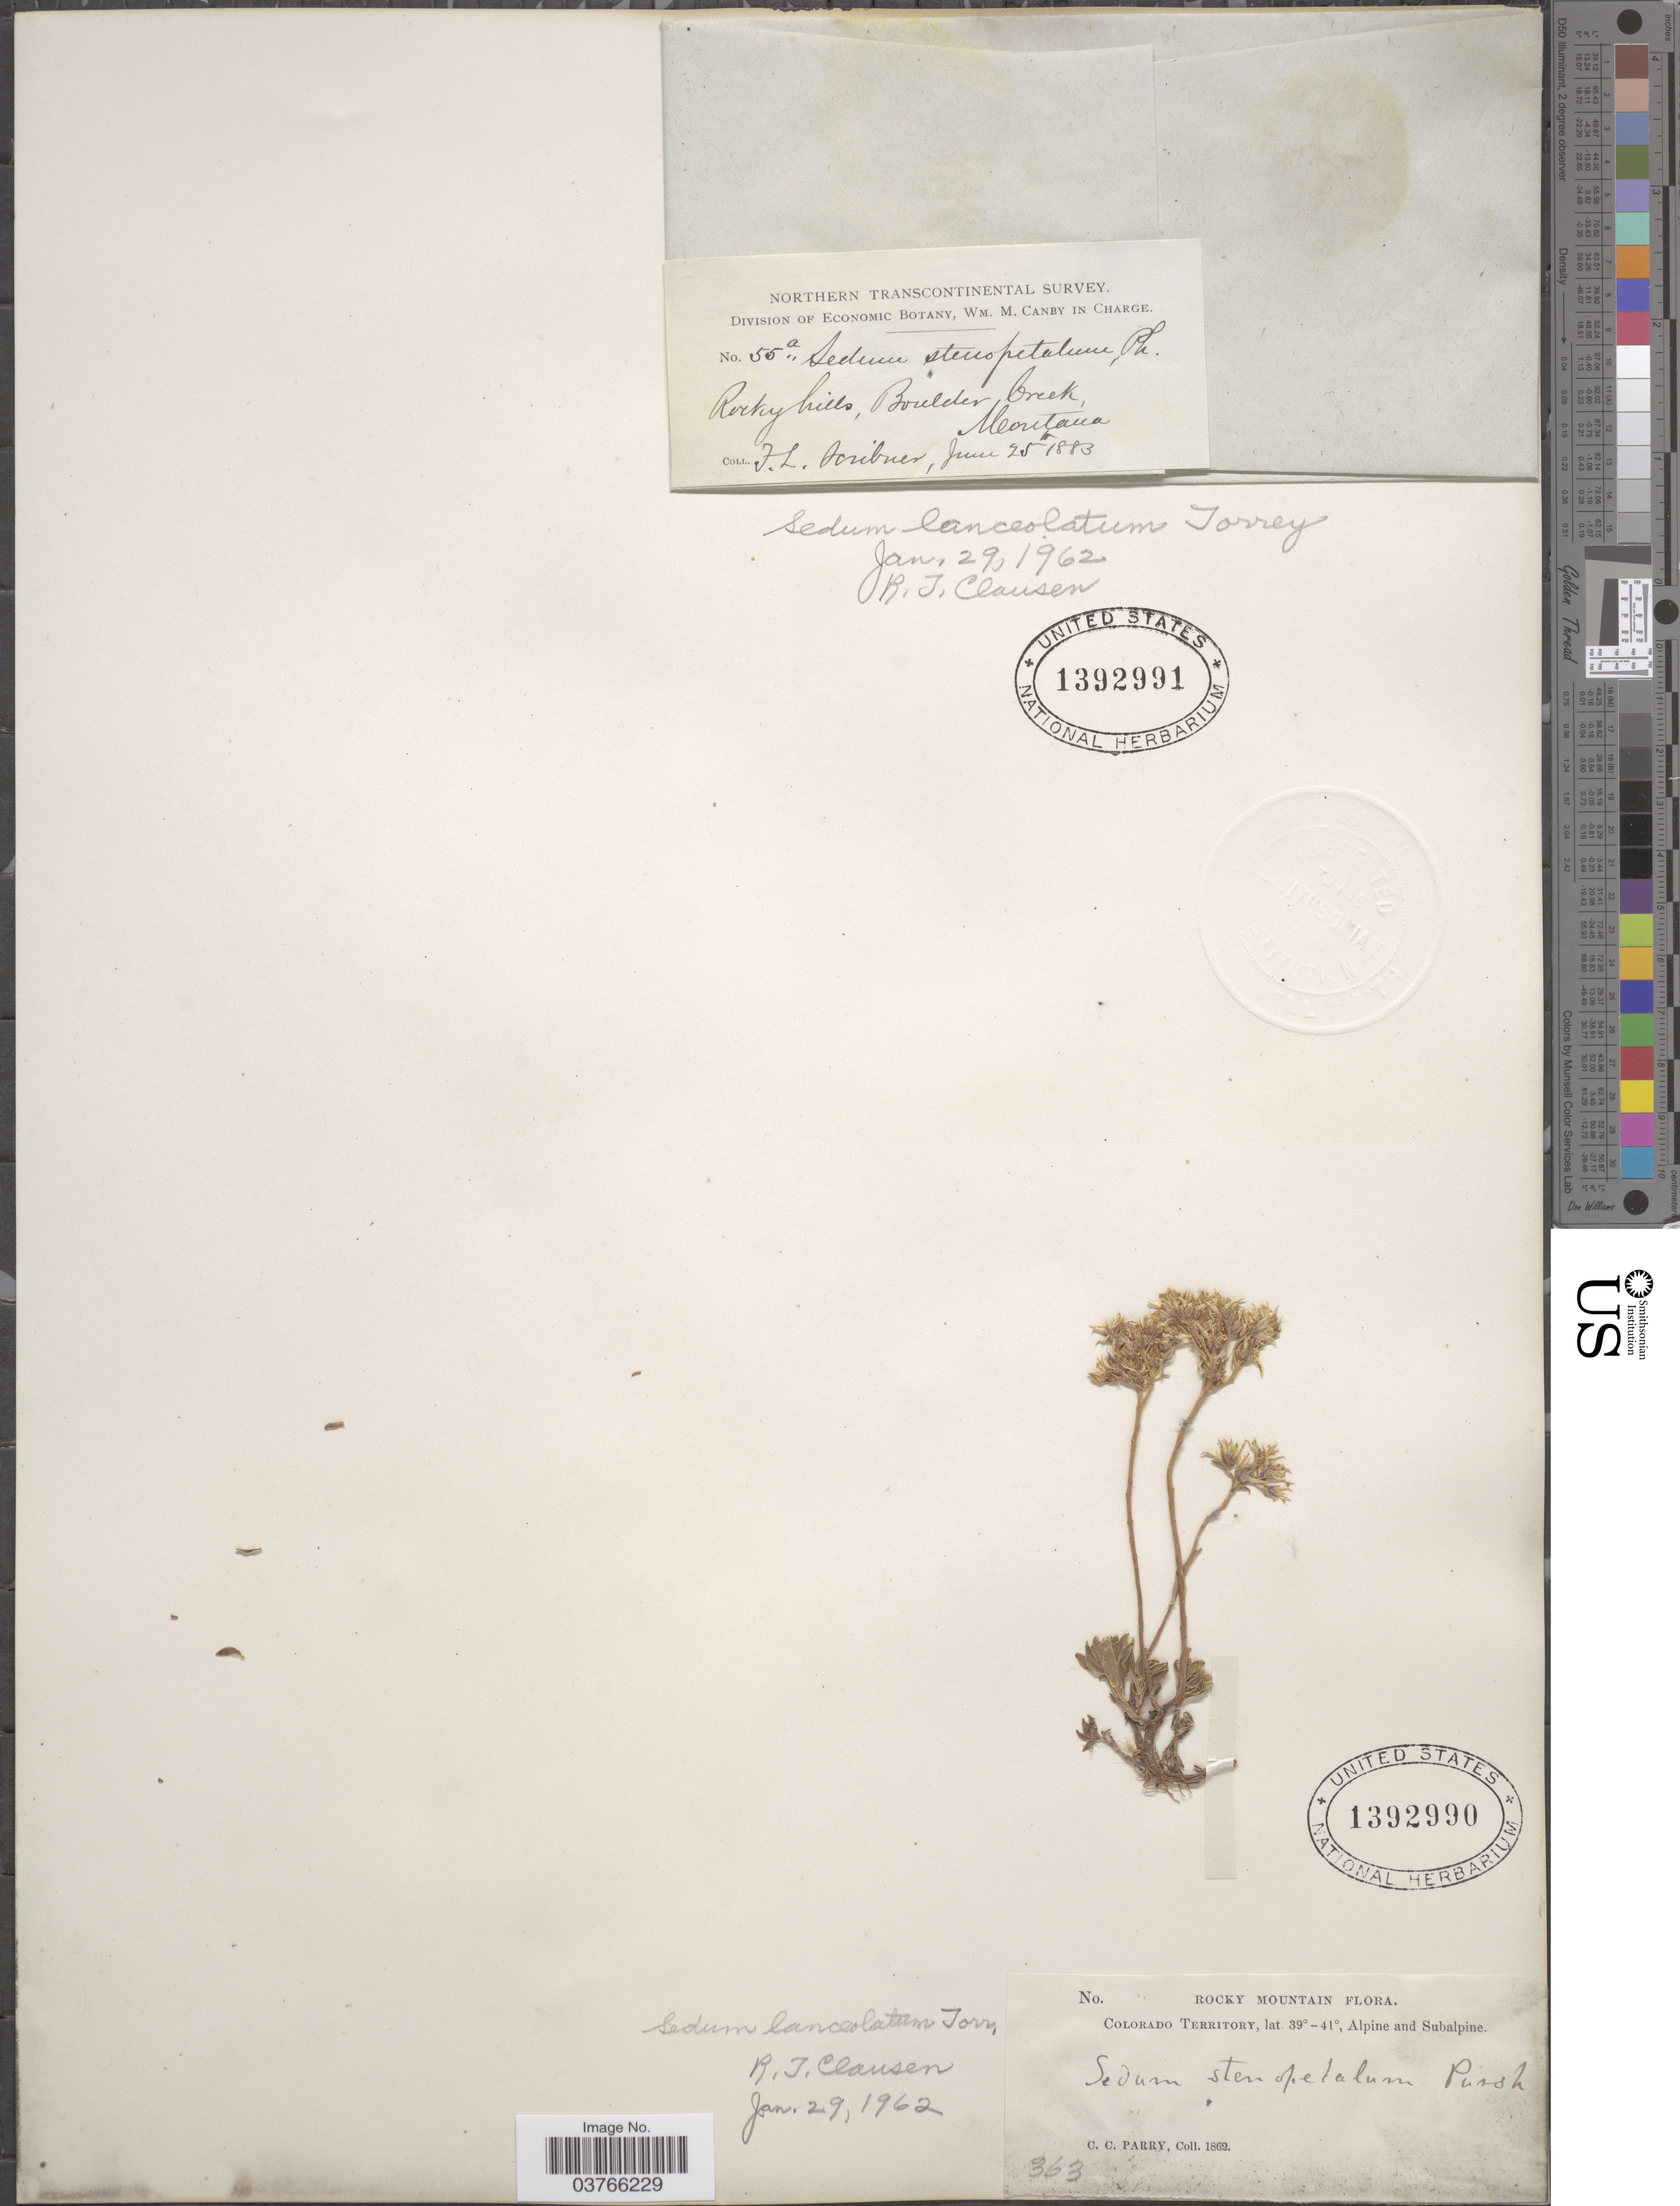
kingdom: Plantae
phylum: Tracheophyta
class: Magnoliopsida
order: Saxifragales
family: Crassulaceae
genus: Sedum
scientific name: Sedum lanceolatum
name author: Torr.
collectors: F. L. Scribner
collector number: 55a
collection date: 1883-06-25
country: United States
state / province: Montana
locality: Northern Trancontinental. Rocky hills, Boulder Creek.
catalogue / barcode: US 1392991-2